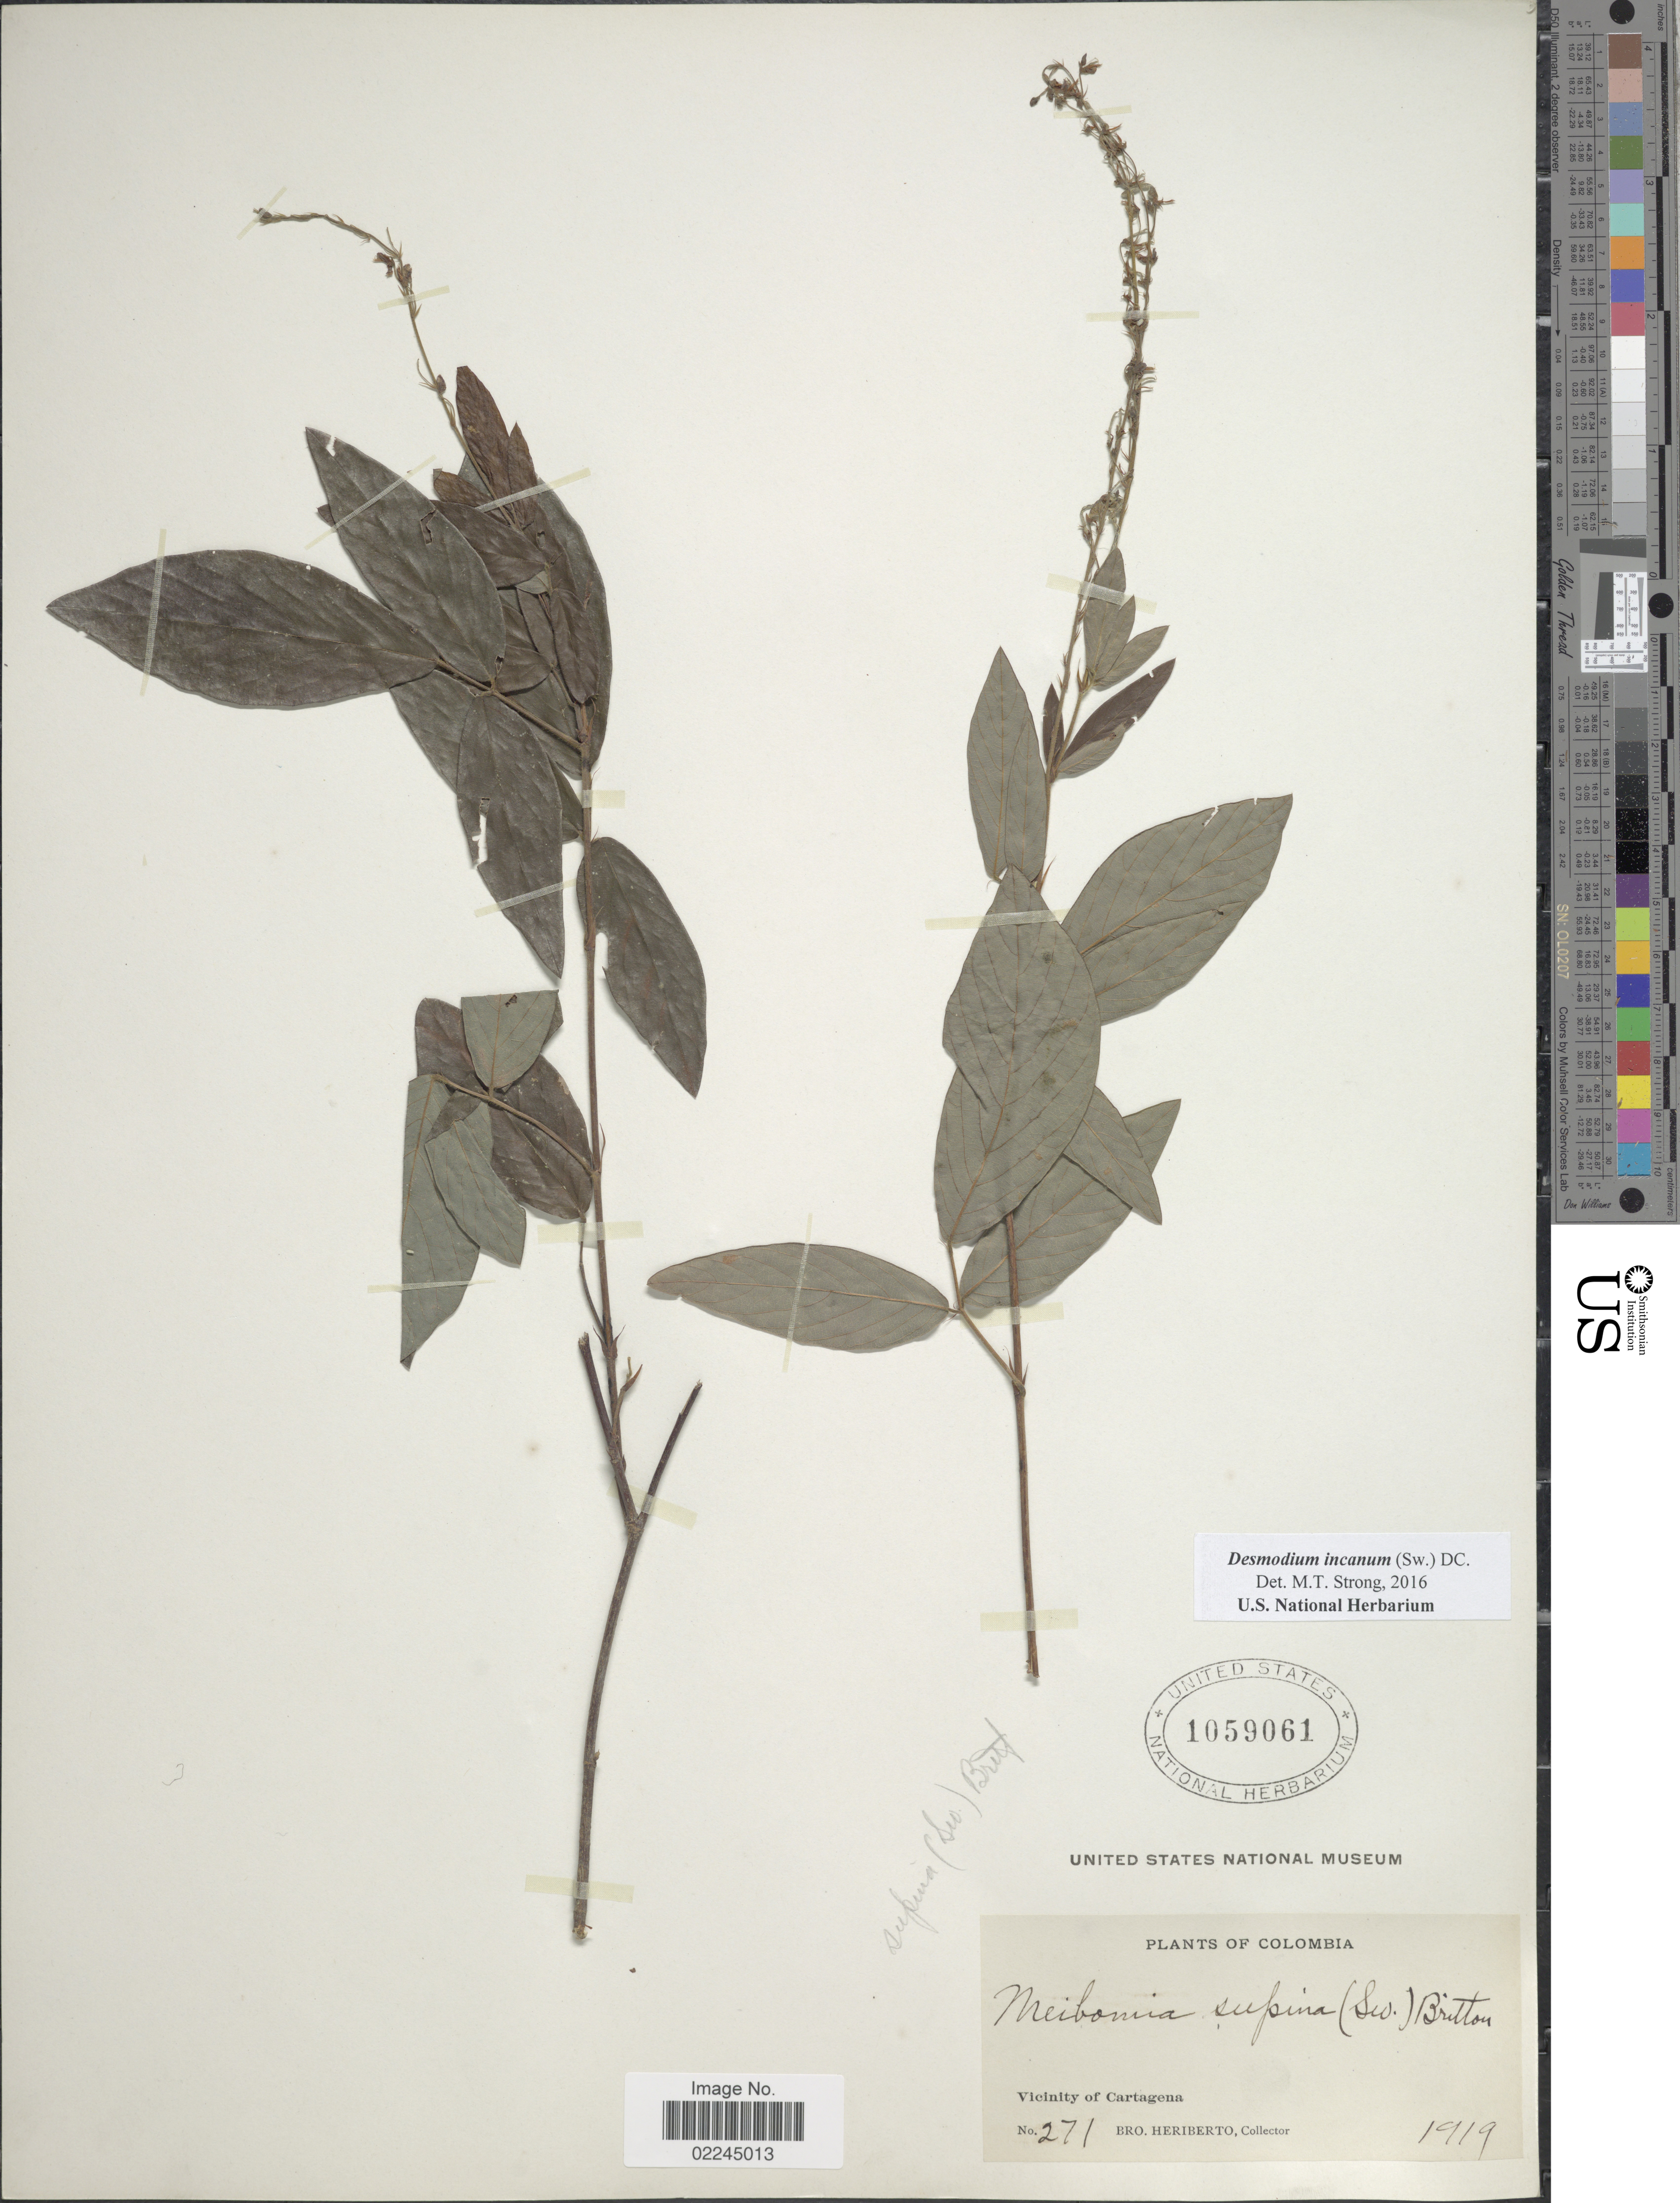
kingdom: Plantae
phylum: Tracheophyta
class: Magnoliopsida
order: Fabales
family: Fabaceae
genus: Desmodium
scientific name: Desmodium incanum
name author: (Sw.) DC.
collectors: B. Heriberto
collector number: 271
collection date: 1919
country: Colombia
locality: Vicinity of Cartagena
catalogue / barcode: US 1059061